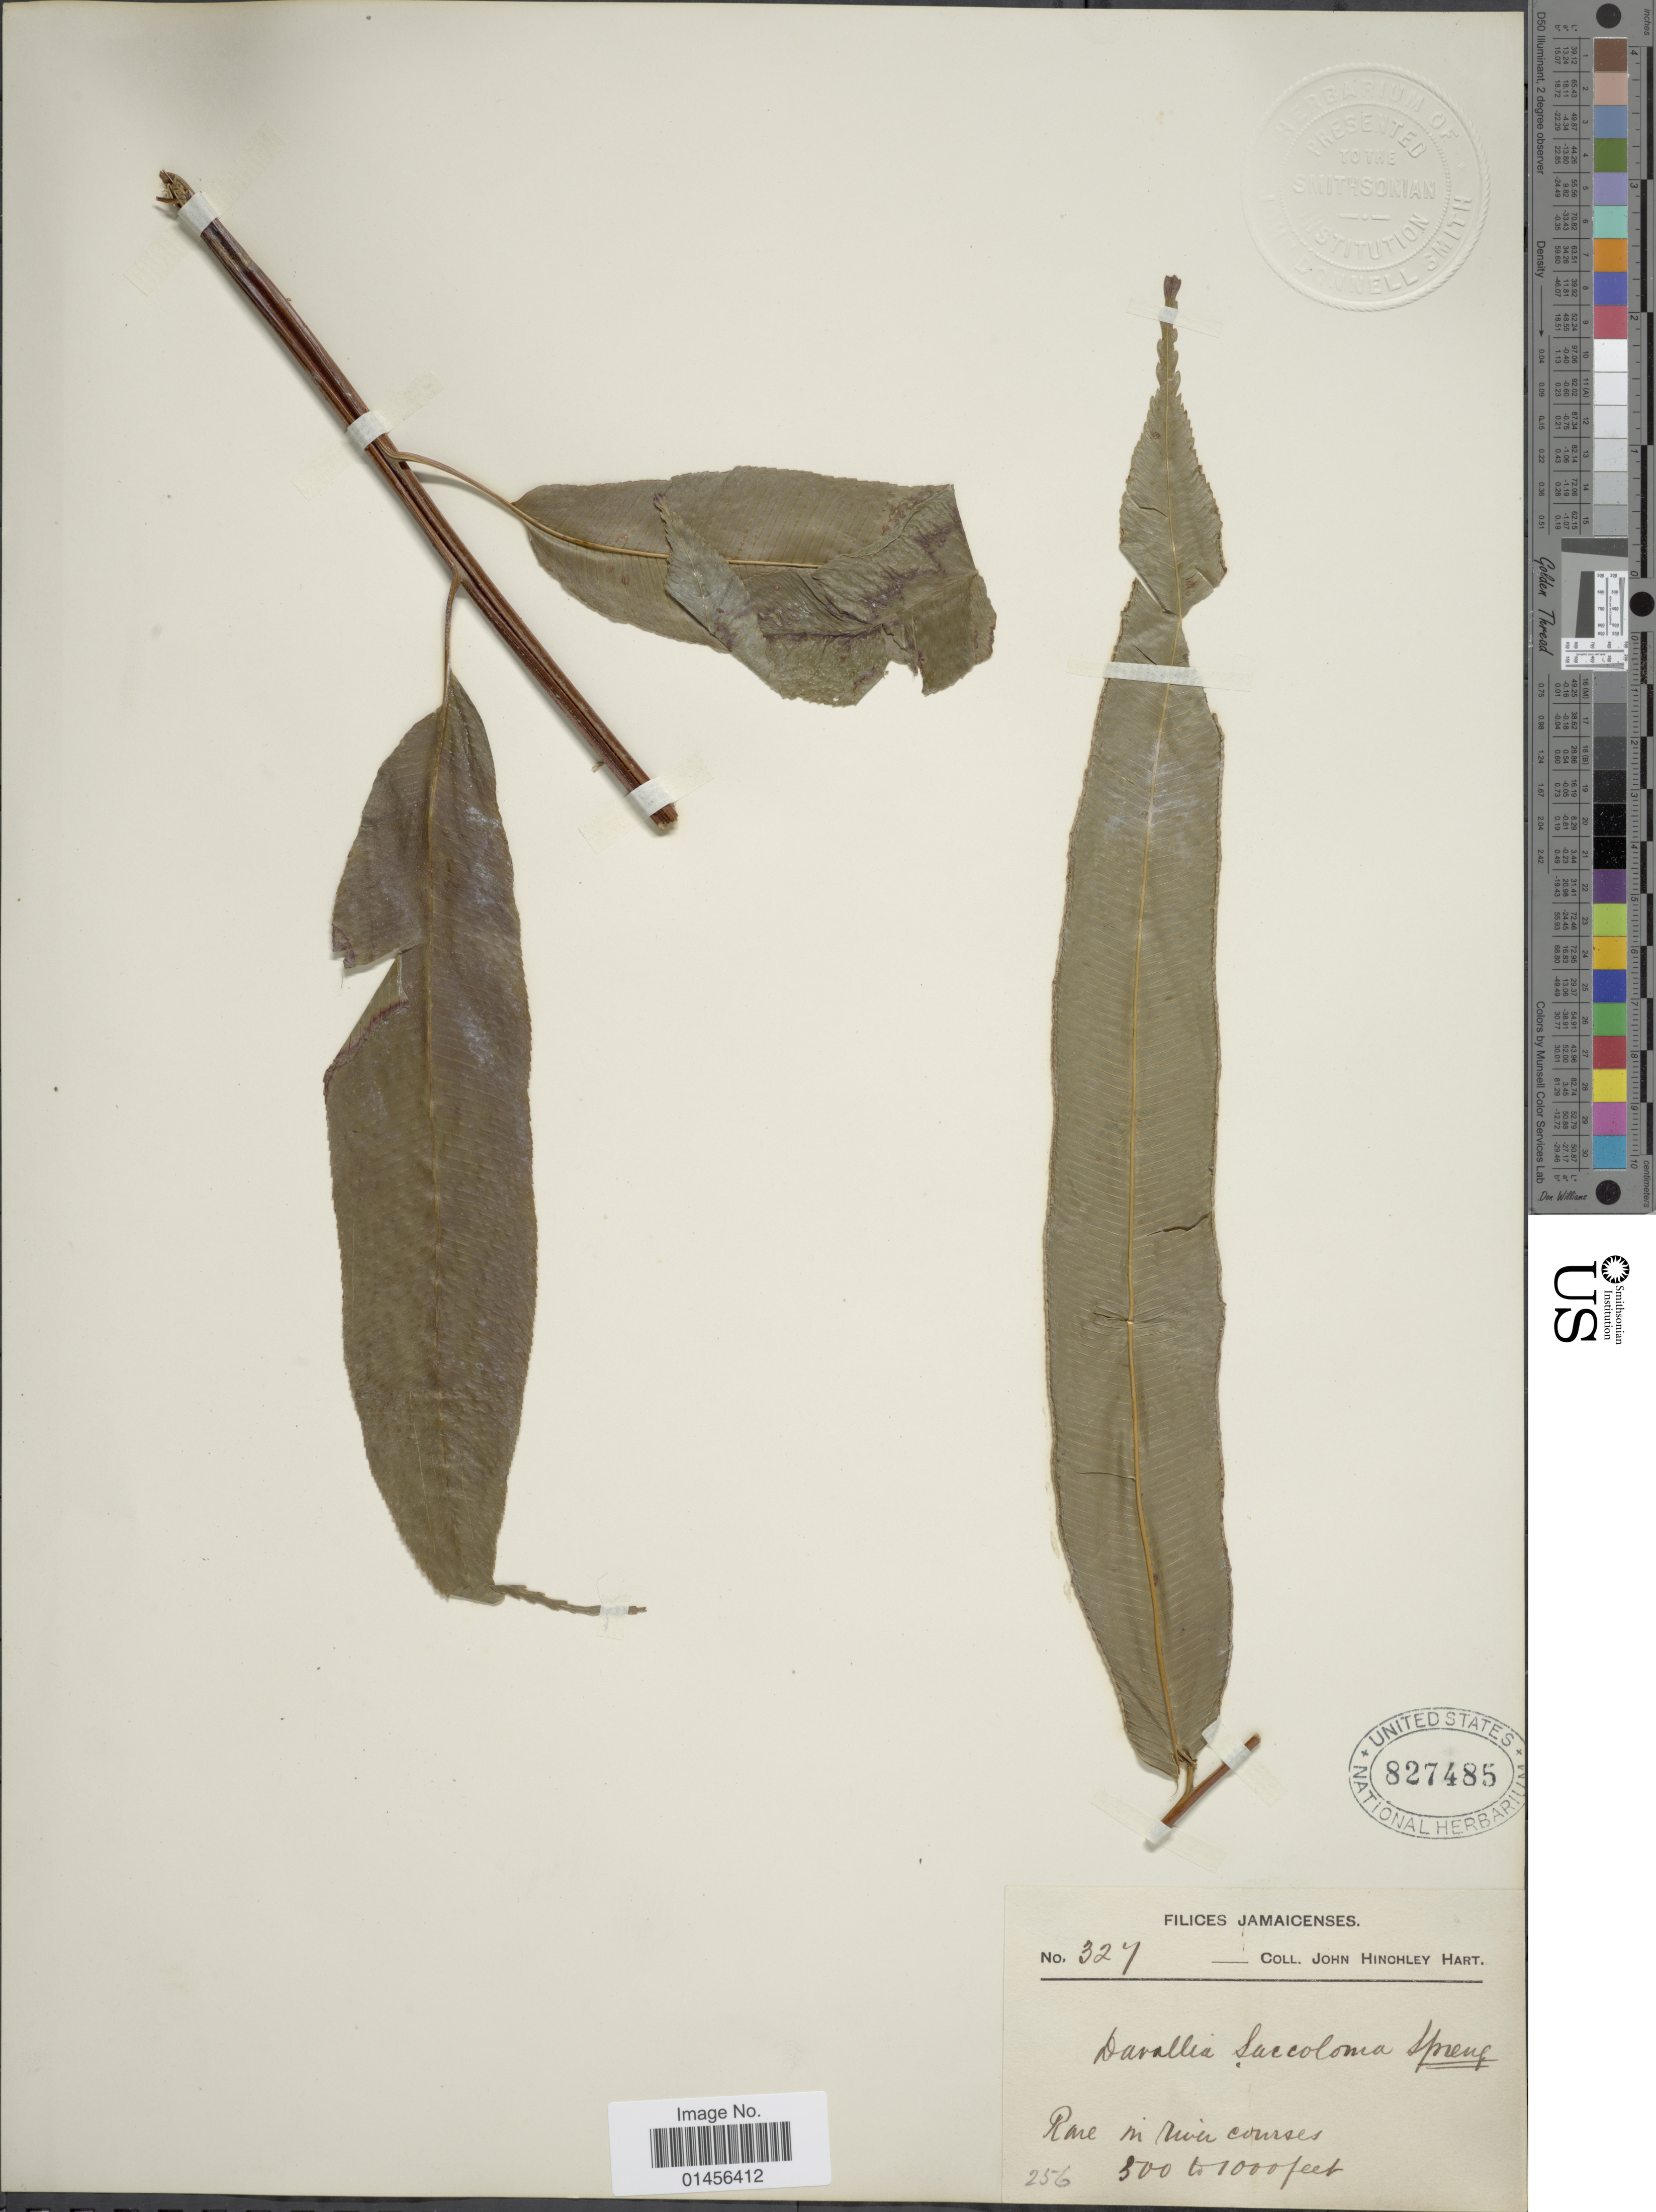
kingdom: Plantae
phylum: Tracheophyta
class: Polypodiopsida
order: Polypodiales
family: Saccolomataceae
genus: Saccoloma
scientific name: Saccoloma elegans subsp. chartaceum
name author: Cremers & K.U. Kramer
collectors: J. H. Hart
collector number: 327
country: Jamaica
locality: Rare in river courses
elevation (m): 152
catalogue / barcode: US 727485